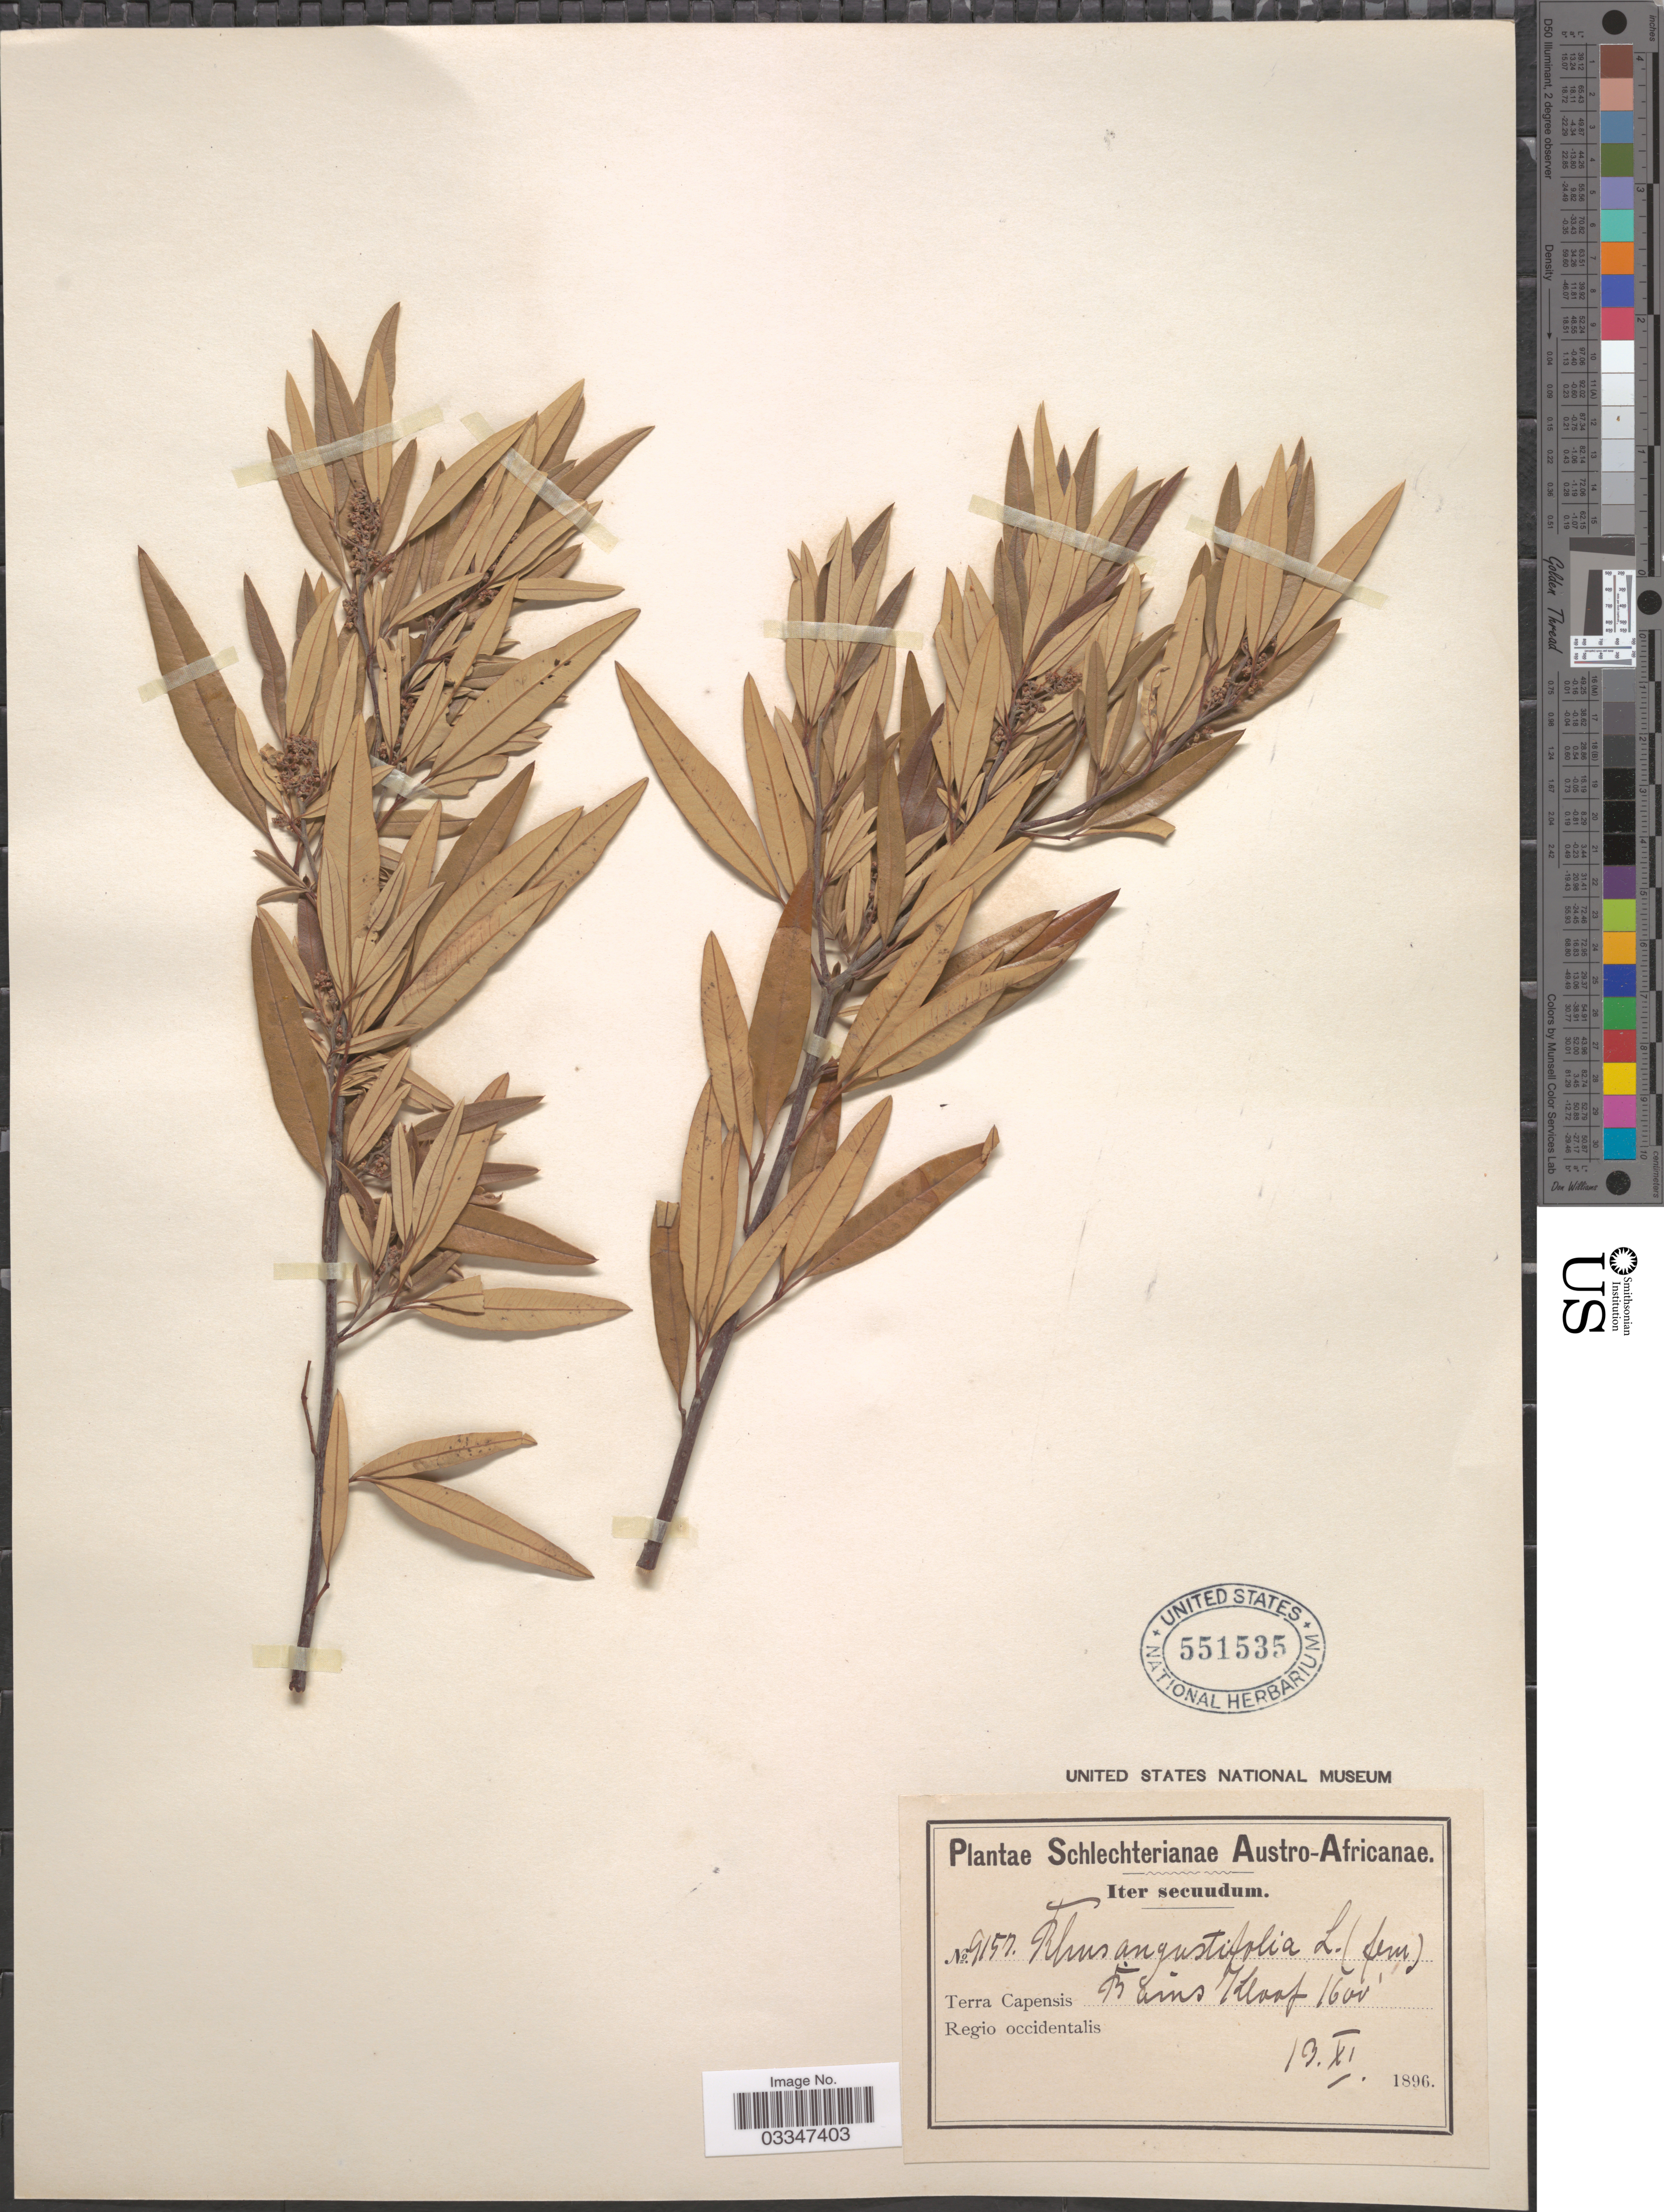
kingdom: Plantae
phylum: Tracheophyta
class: Magnoliopsida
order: Sapindales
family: Anacardiaceae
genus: Rhus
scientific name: Rhus angustifolia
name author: L.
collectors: Schlechter, --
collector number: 9157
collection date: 1896-11-13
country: South Africa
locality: Austro-Africanae. Terra Capensis. Bains Kloof. Regio occidentalis.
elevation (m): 488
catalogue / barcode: US 551535